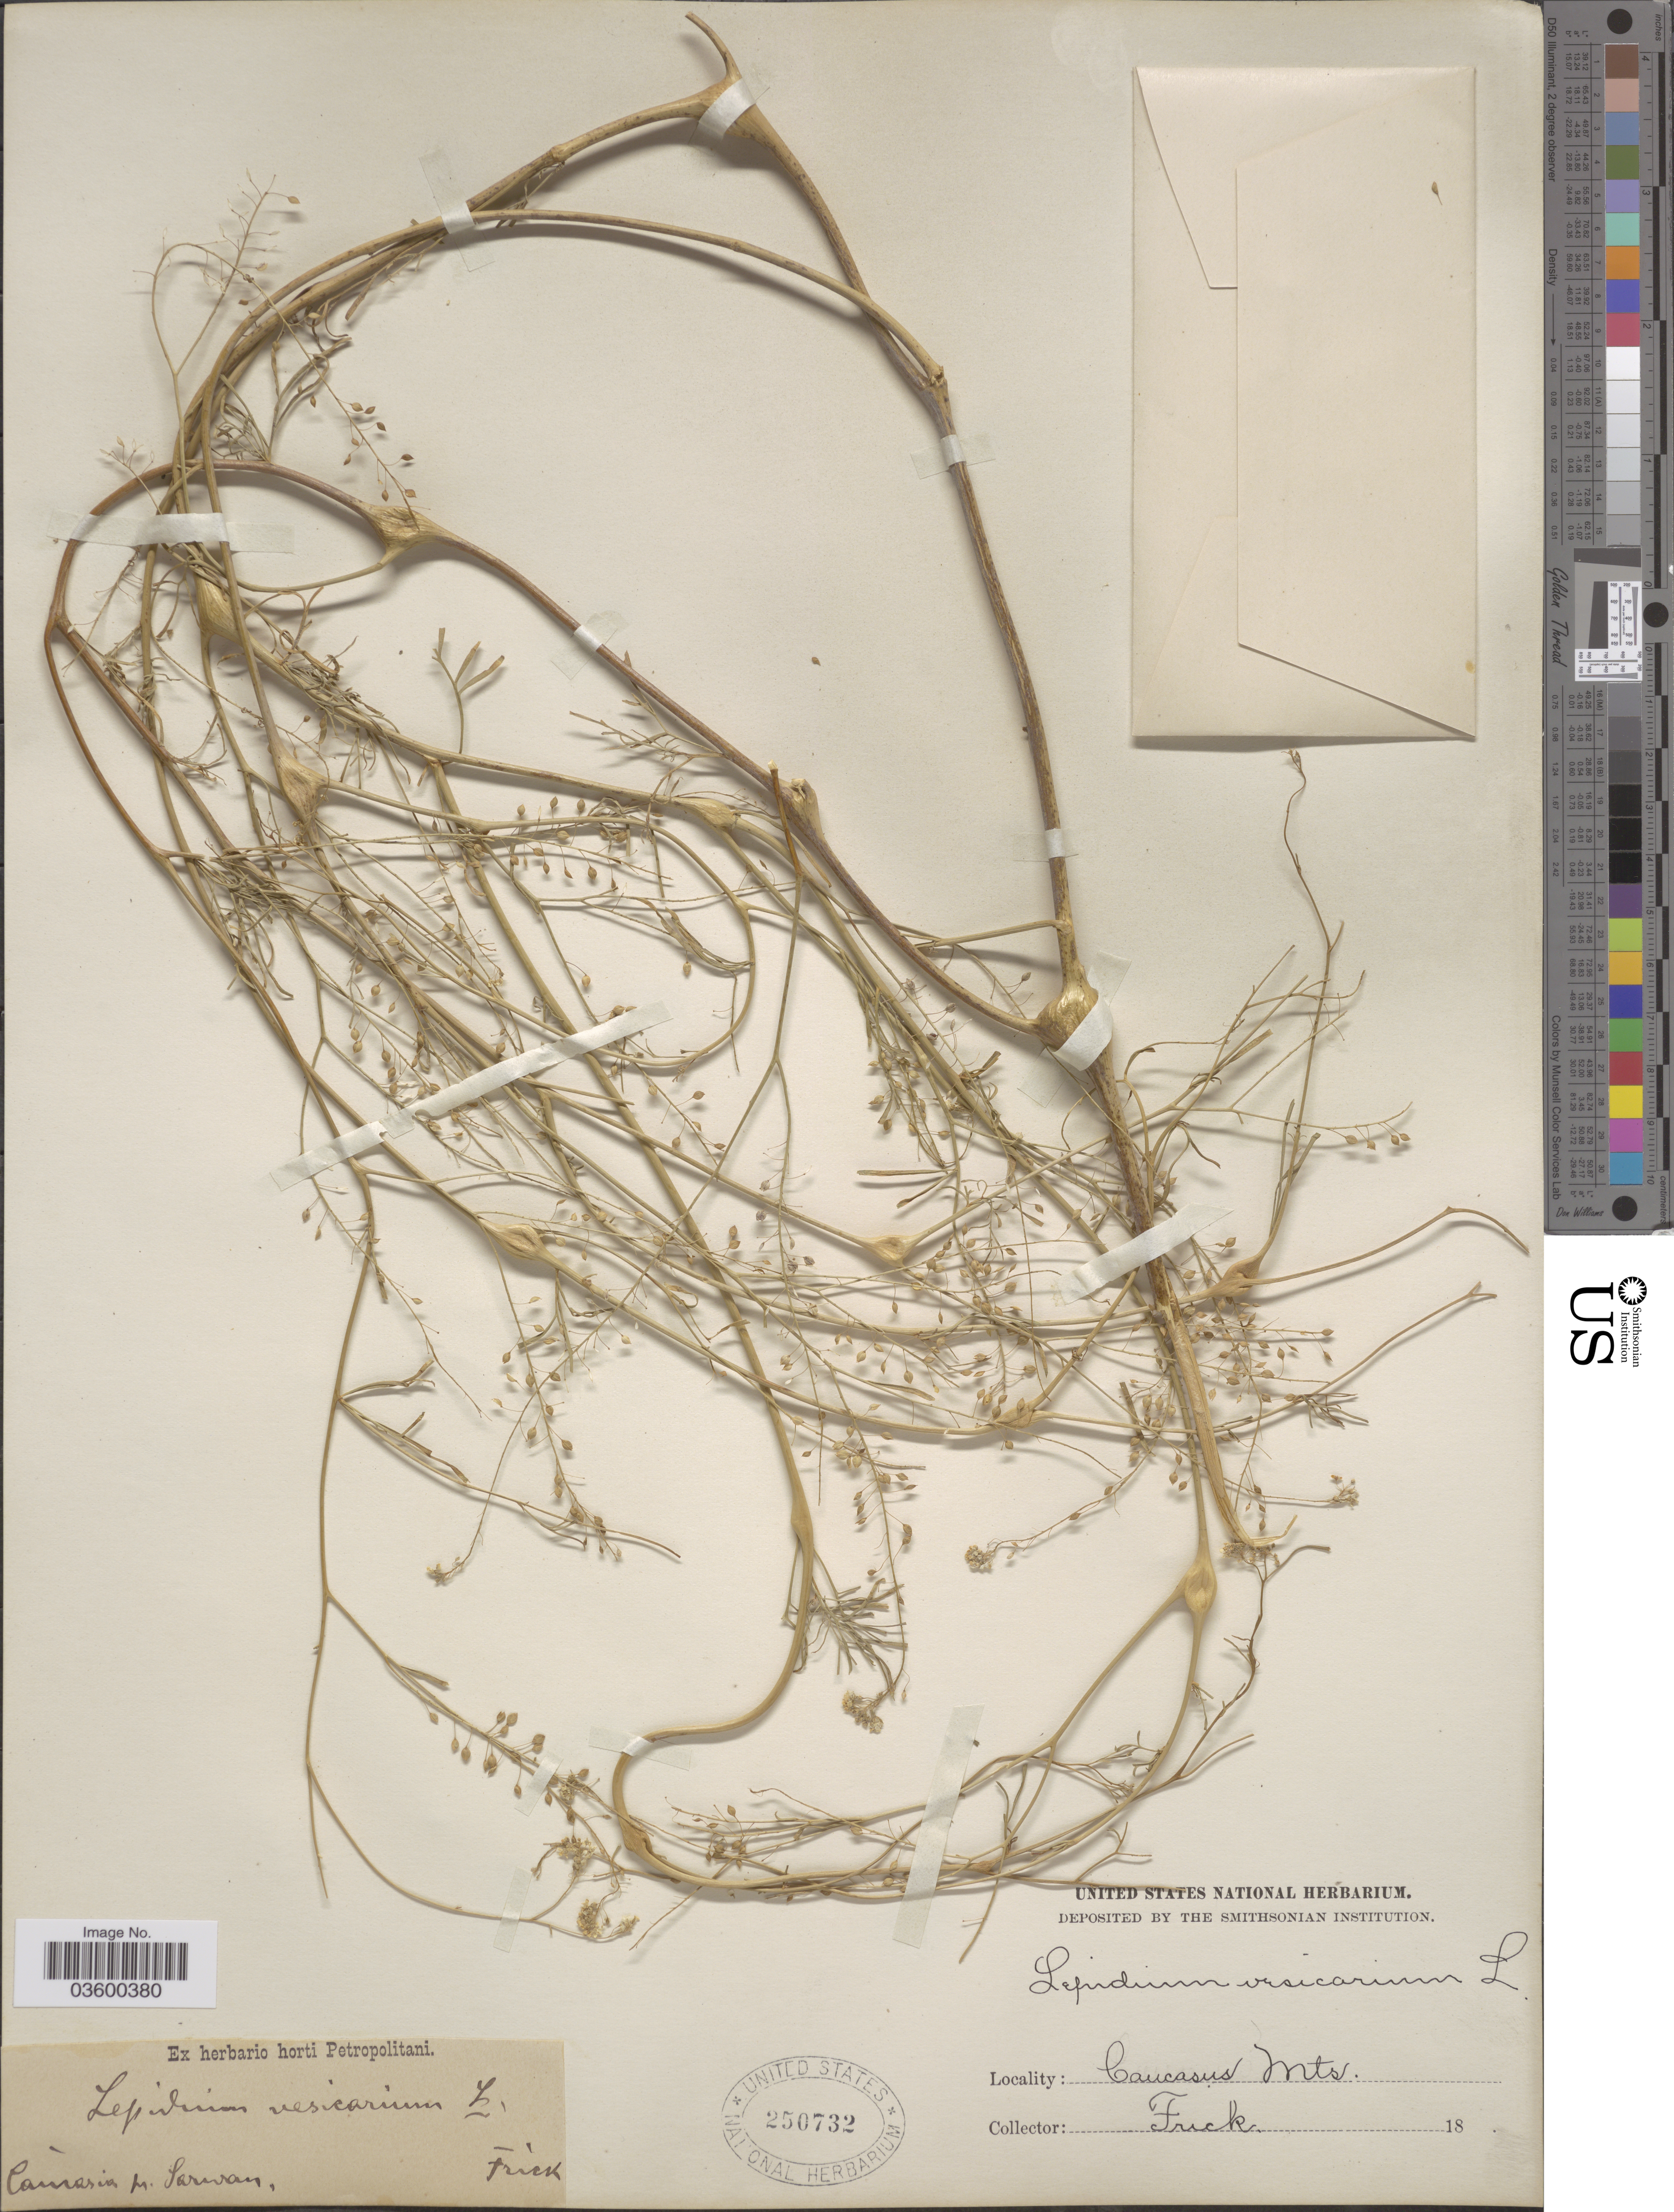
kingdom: Plantae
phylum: Tracheophyta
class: Magnoliopsida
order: Brassicales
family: Brassicaceae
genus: Lepidium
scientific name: Lepidium vesicarium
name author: L.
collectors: Frick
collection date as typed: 18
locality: Caucasia pr. Sarwan. Caucasus Mts.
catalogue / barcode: US 250732